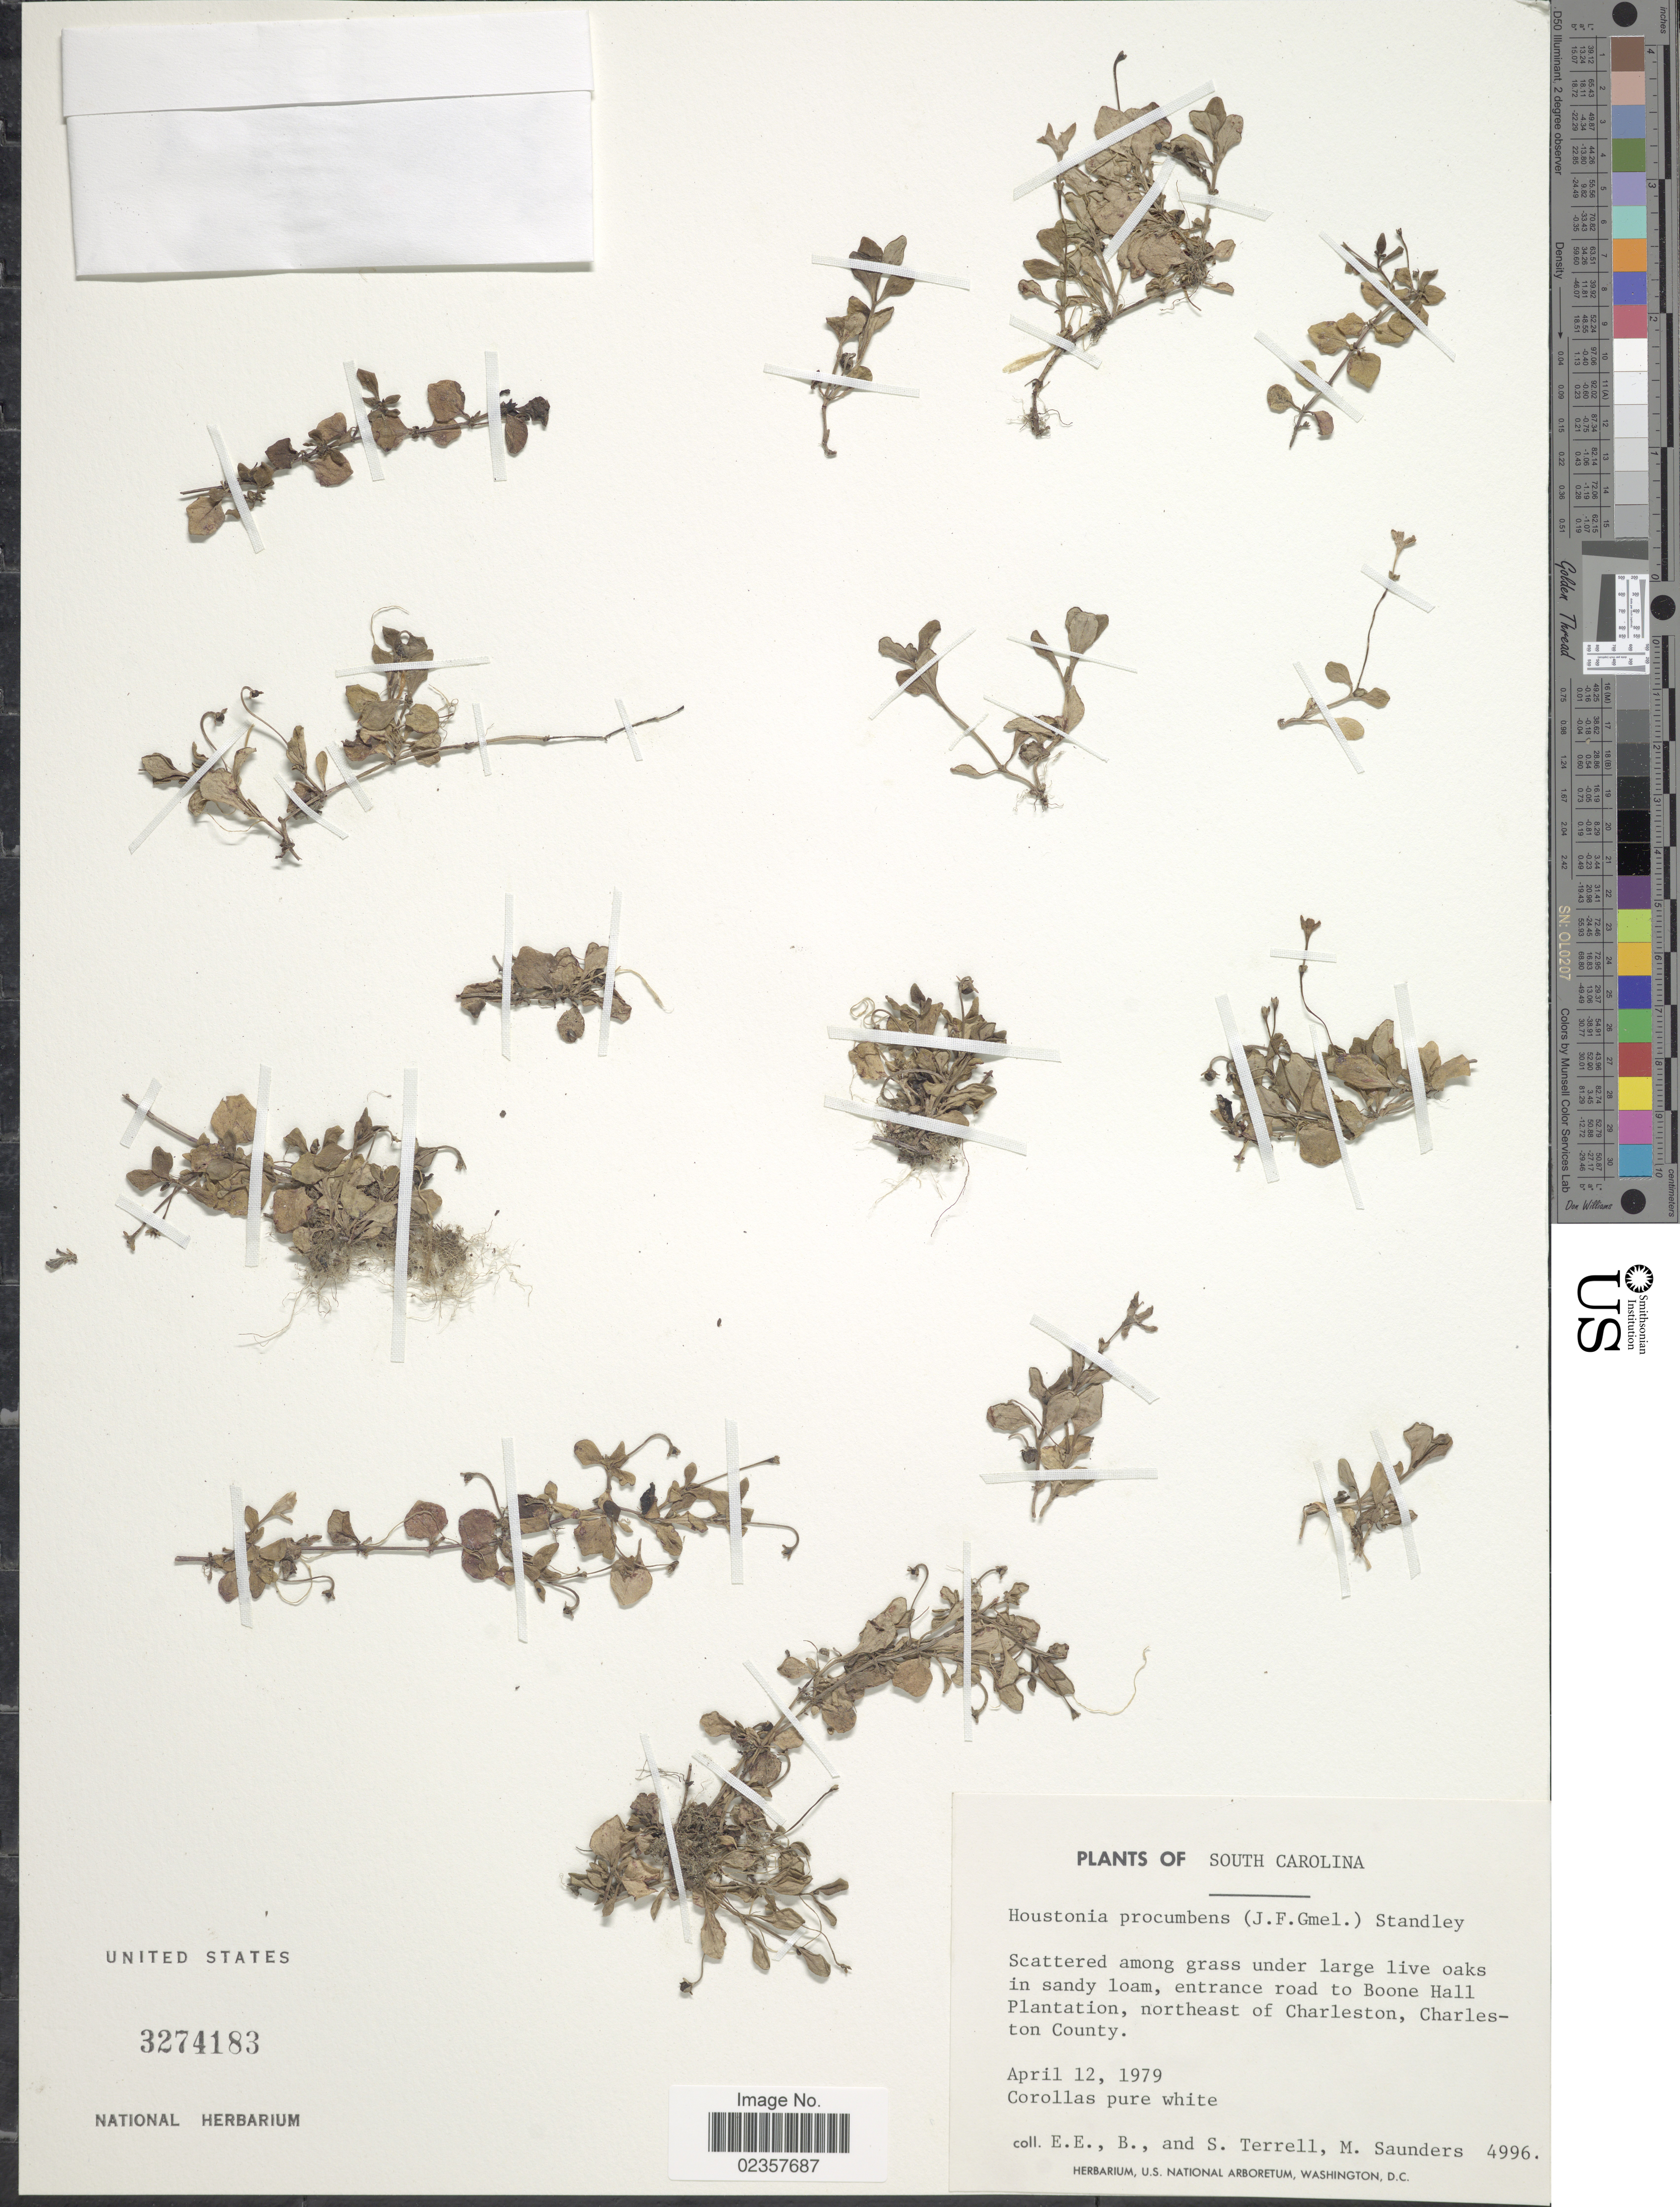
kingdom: Plantae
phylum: Tracheophyta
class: Magnoliopsida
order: Gentianales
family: Rubiaceae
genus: Houstonia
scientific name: Houstonia procumbens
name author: (Walter ex J.F. Gmel.) Standl.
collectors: E. E. Terrell, B. Terrell, S. Terrell & M. Saunders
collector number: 4996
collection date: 1979-04-12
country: United States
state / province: South Carolina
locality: Entrance road to Boone Hall Plantation, northeast of Charleston, Charleston County.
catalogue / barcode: US 3274183